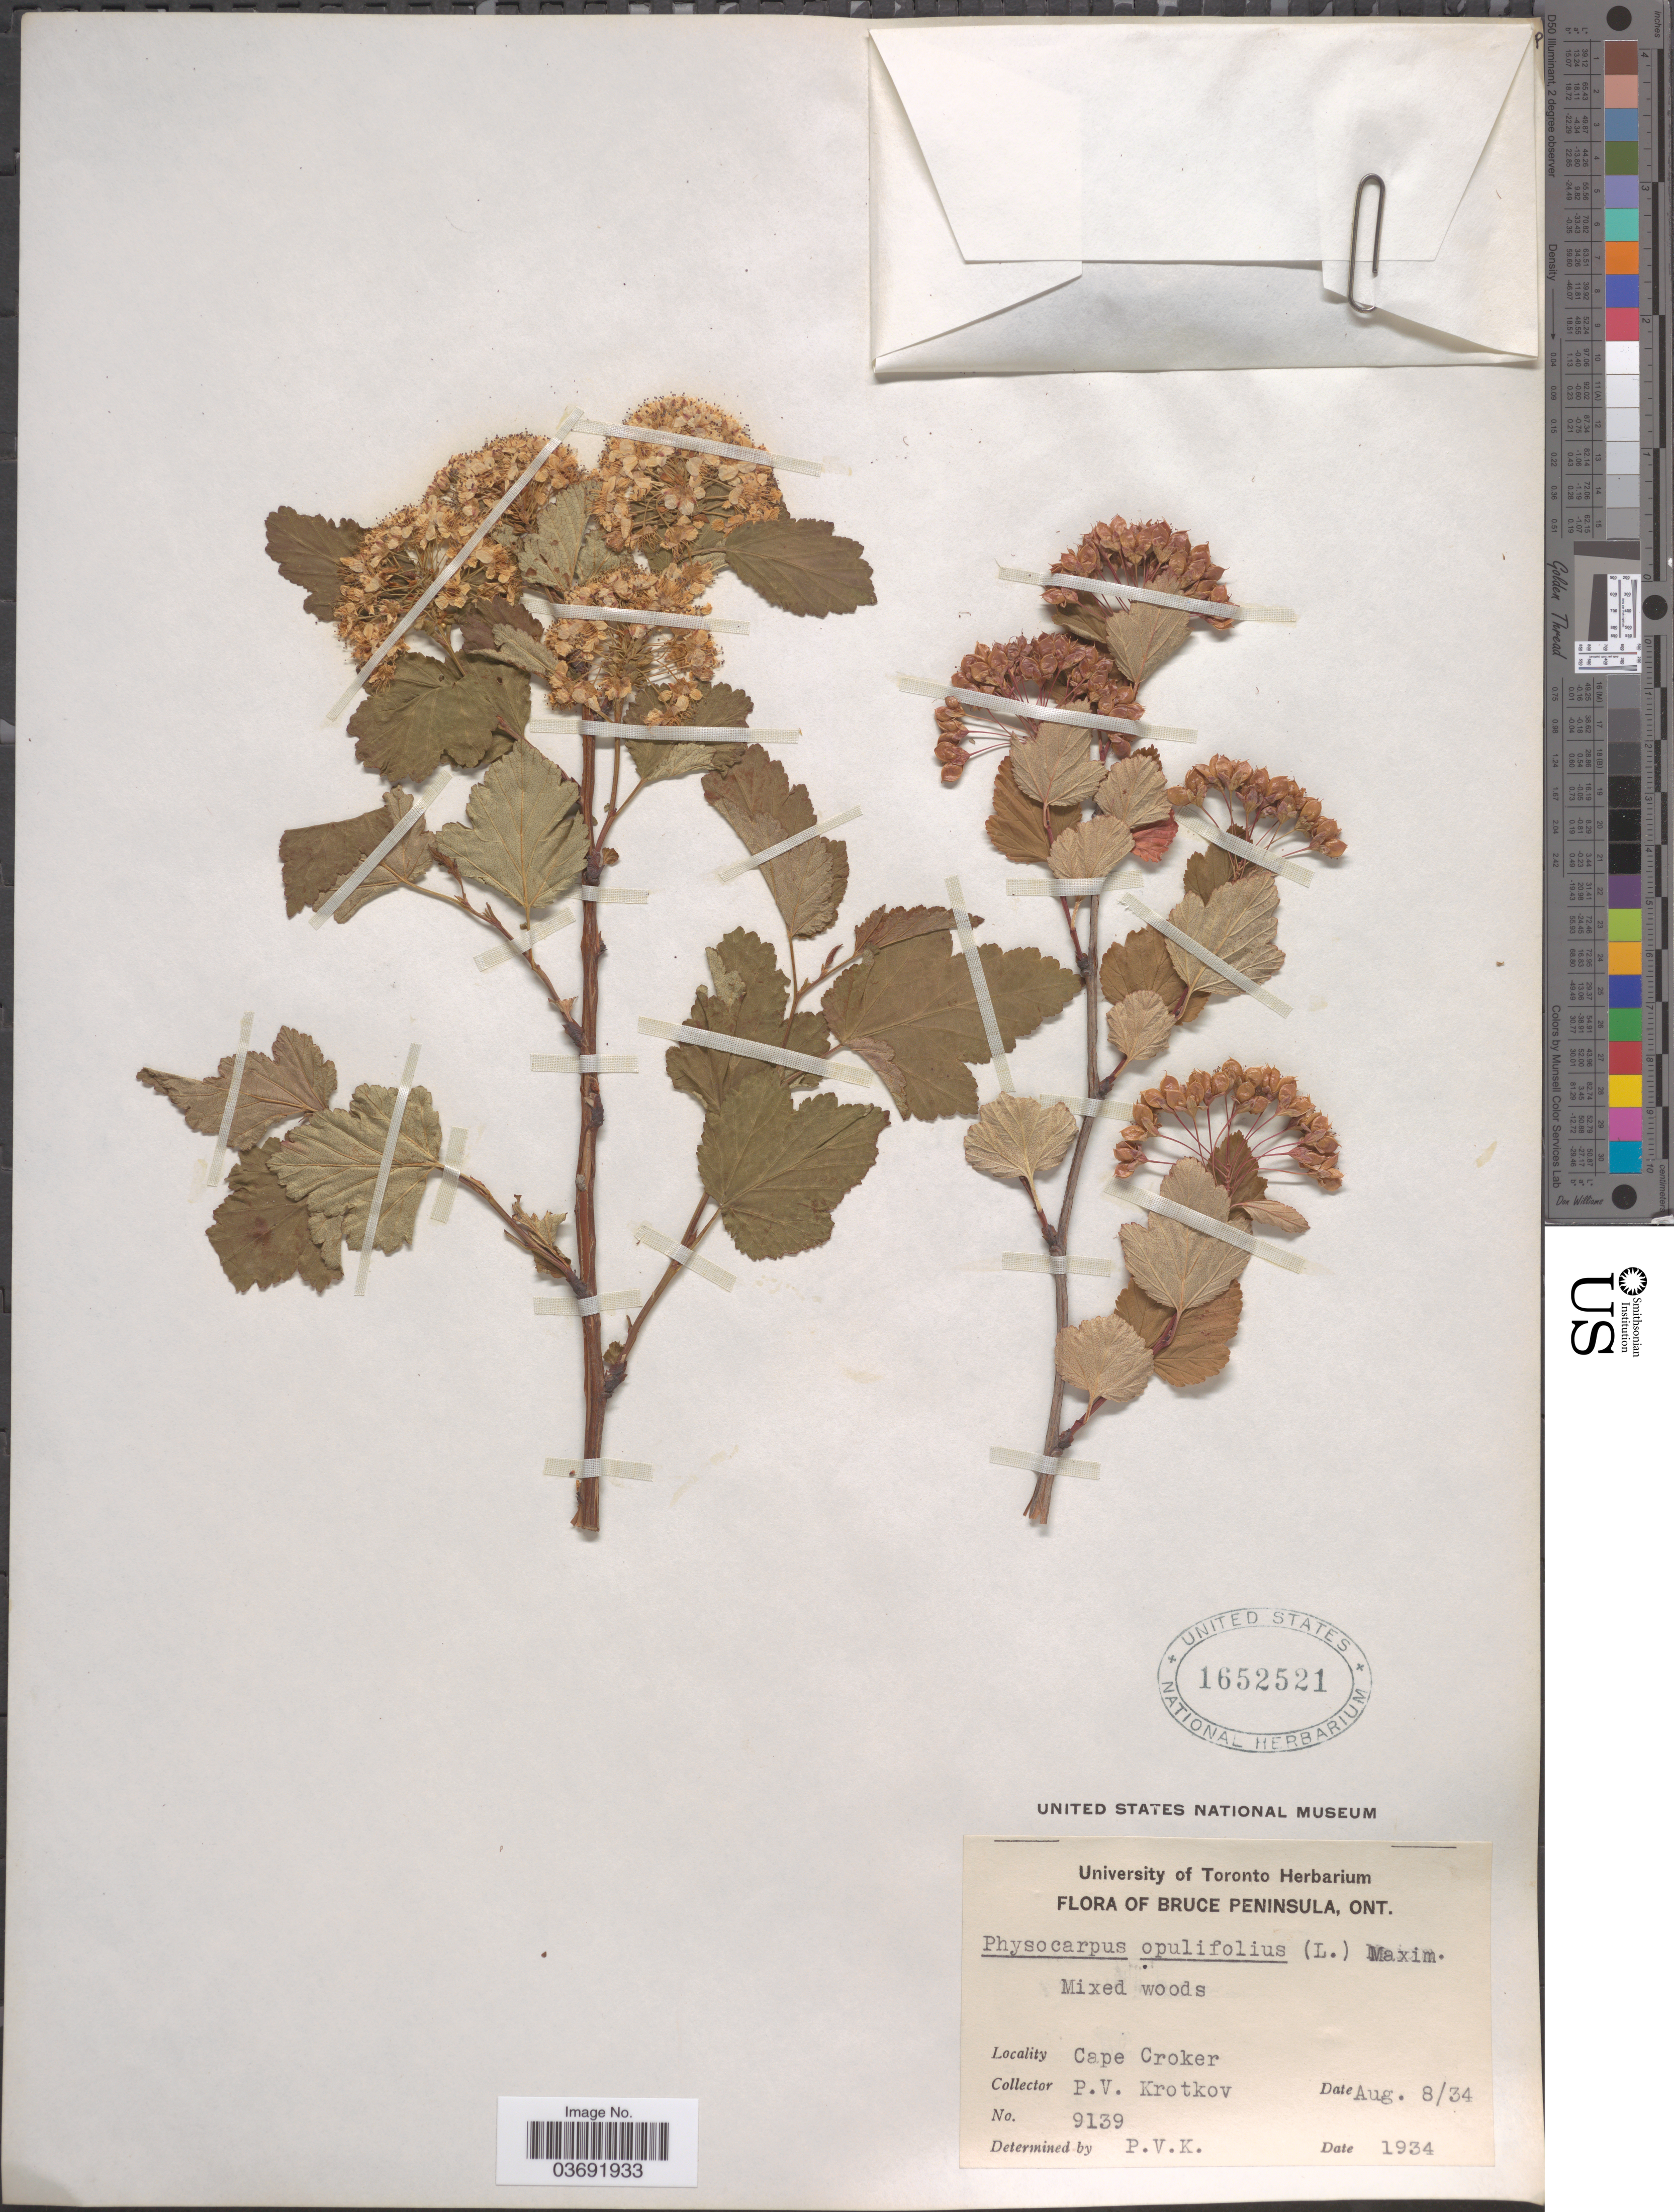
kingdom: Plantae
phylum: Tracheophyta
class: Magnoliopsida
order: Rosales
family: Rosaceae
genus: Physocarpus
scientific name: Physocarpus opulifolius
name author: (L.) Maxim.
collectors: P. V. Krotkov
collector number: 9139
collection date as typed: Transcribed d/m/y: 8/8/34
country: Canada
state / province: Ontario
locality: Bruce Peninsula, Ont. Cape Croker.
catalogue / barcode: US 1652521